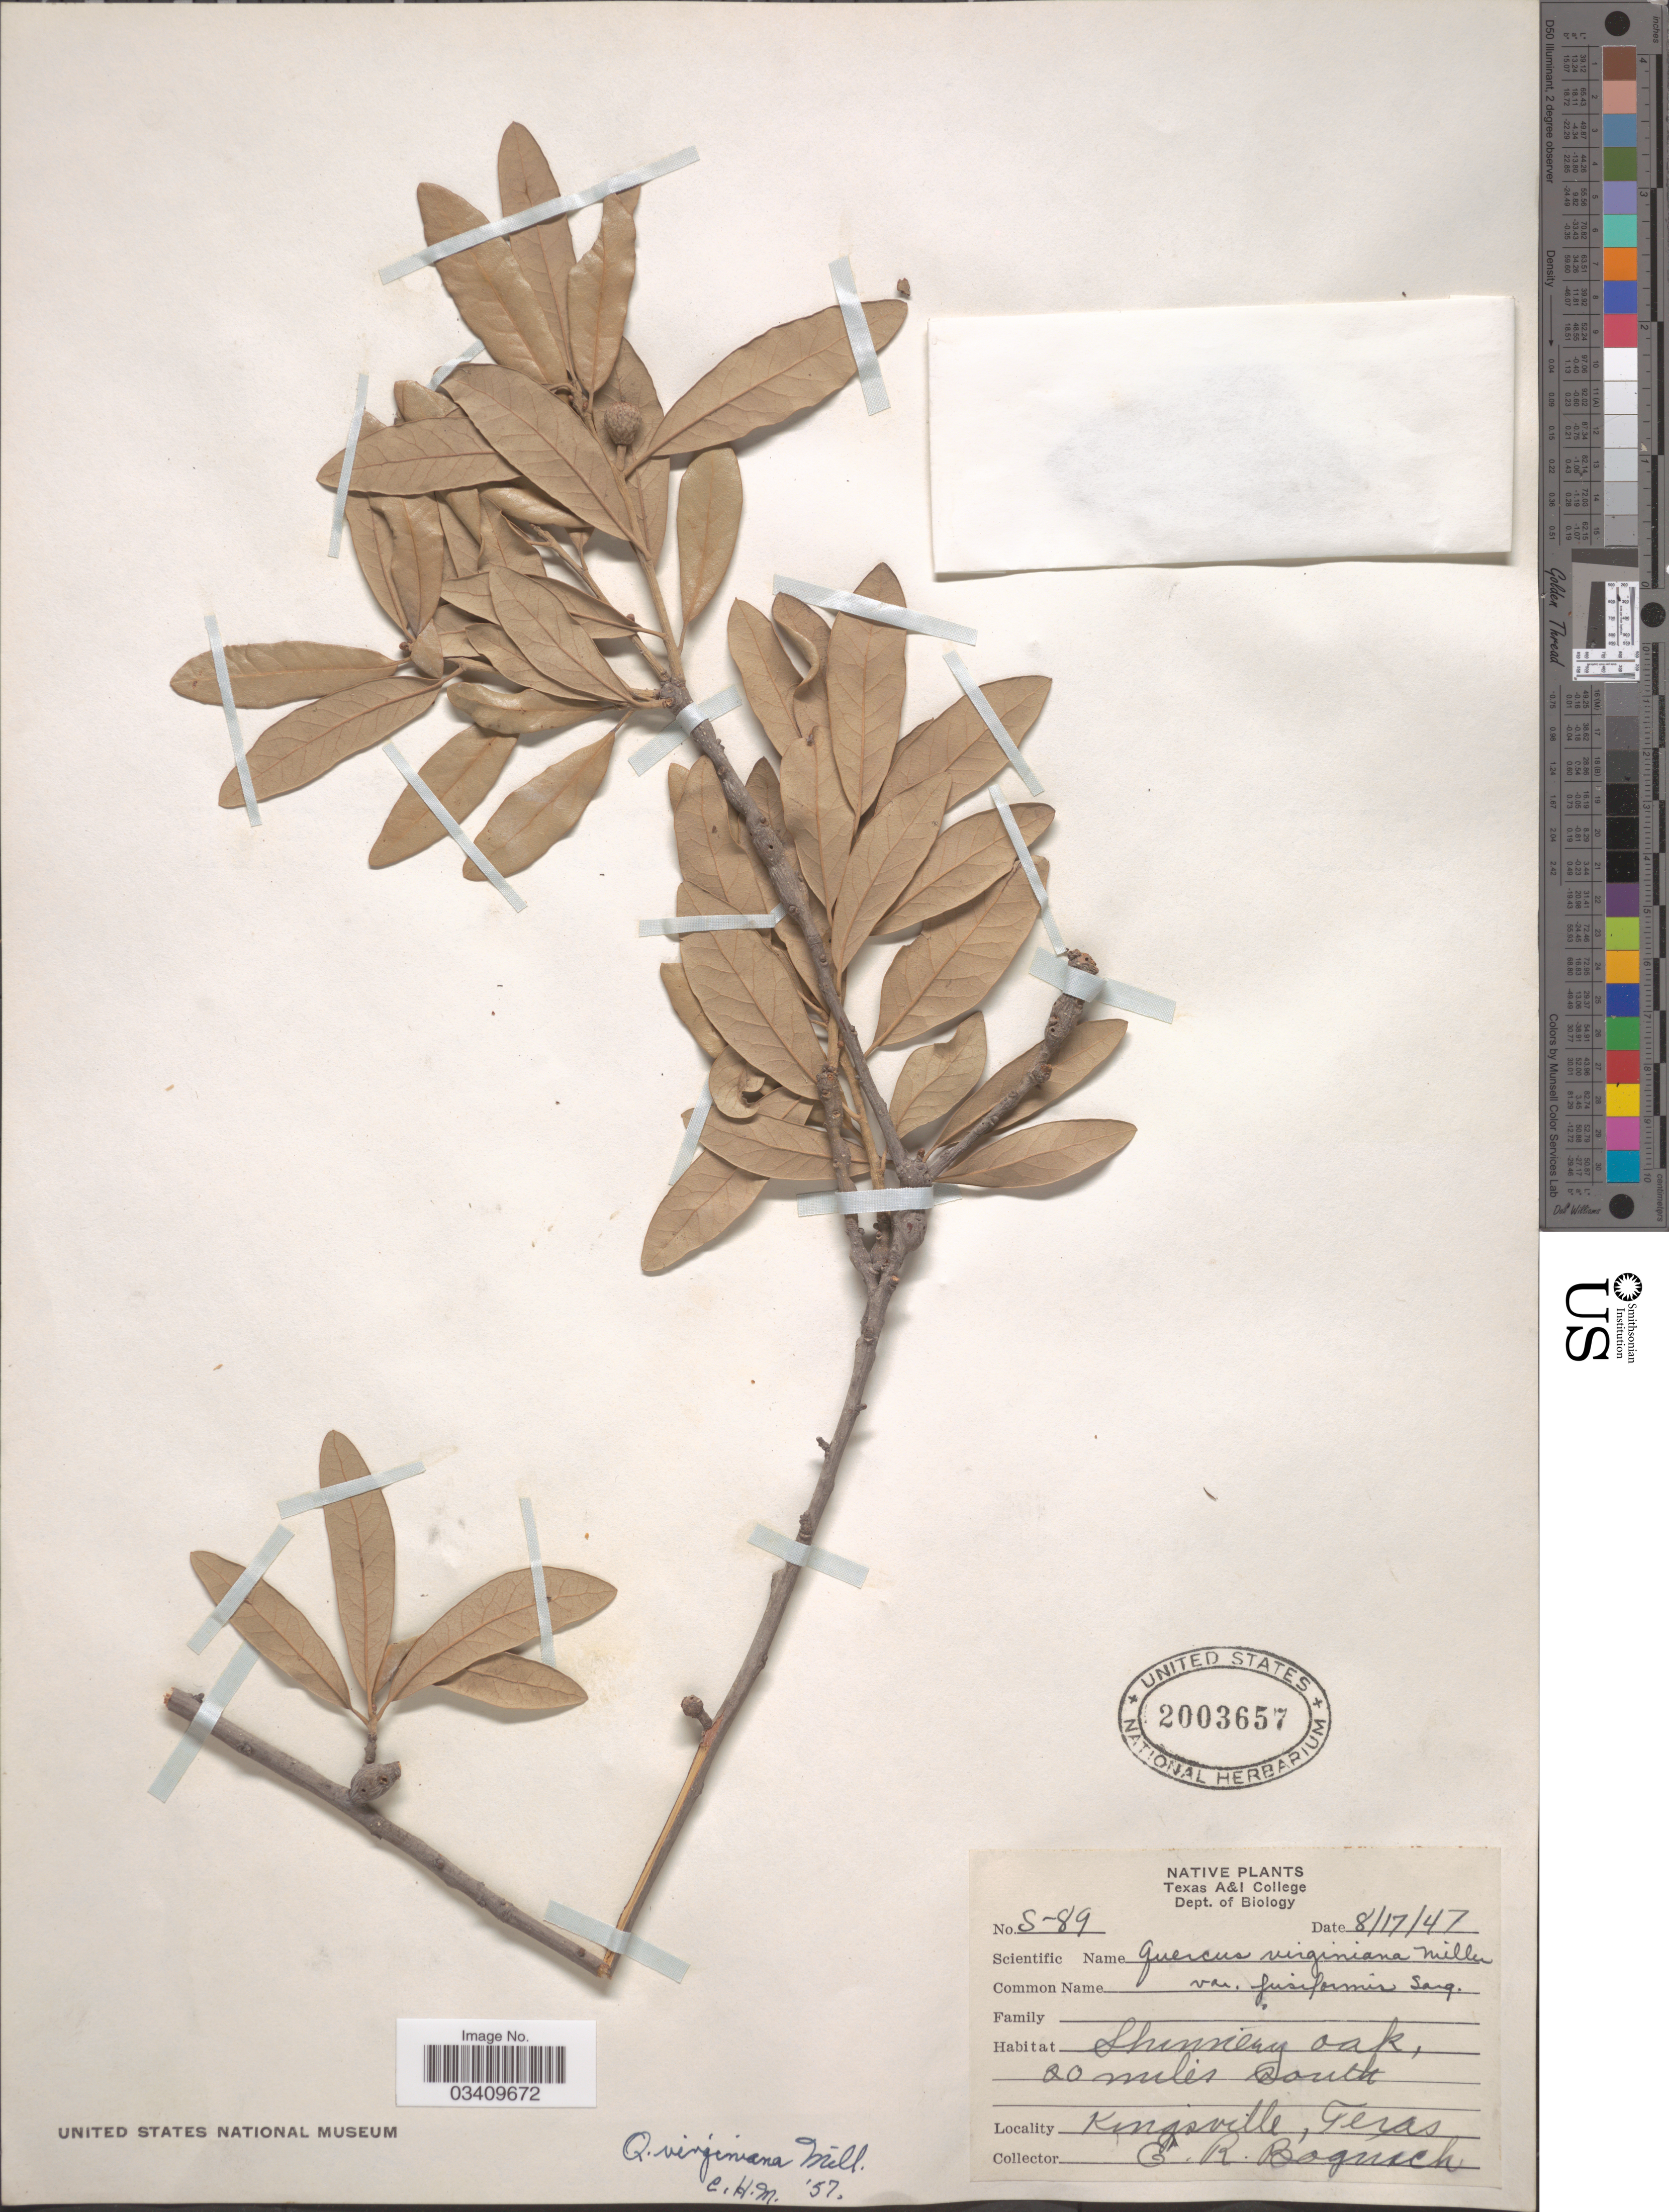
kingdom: Plantae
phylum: Tracheophyta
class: Magnoliopsida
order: Fagales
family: Fagaceae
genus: Quercus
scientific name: Quercus virginiana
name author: Mill.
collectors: E. Bognach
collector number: S-89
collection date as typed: Transcribed d/m/y: 17/8/47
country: United States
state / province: Texas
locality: Shinnery oak, 20 miles south. Kingsville.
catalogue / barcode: US 2003657